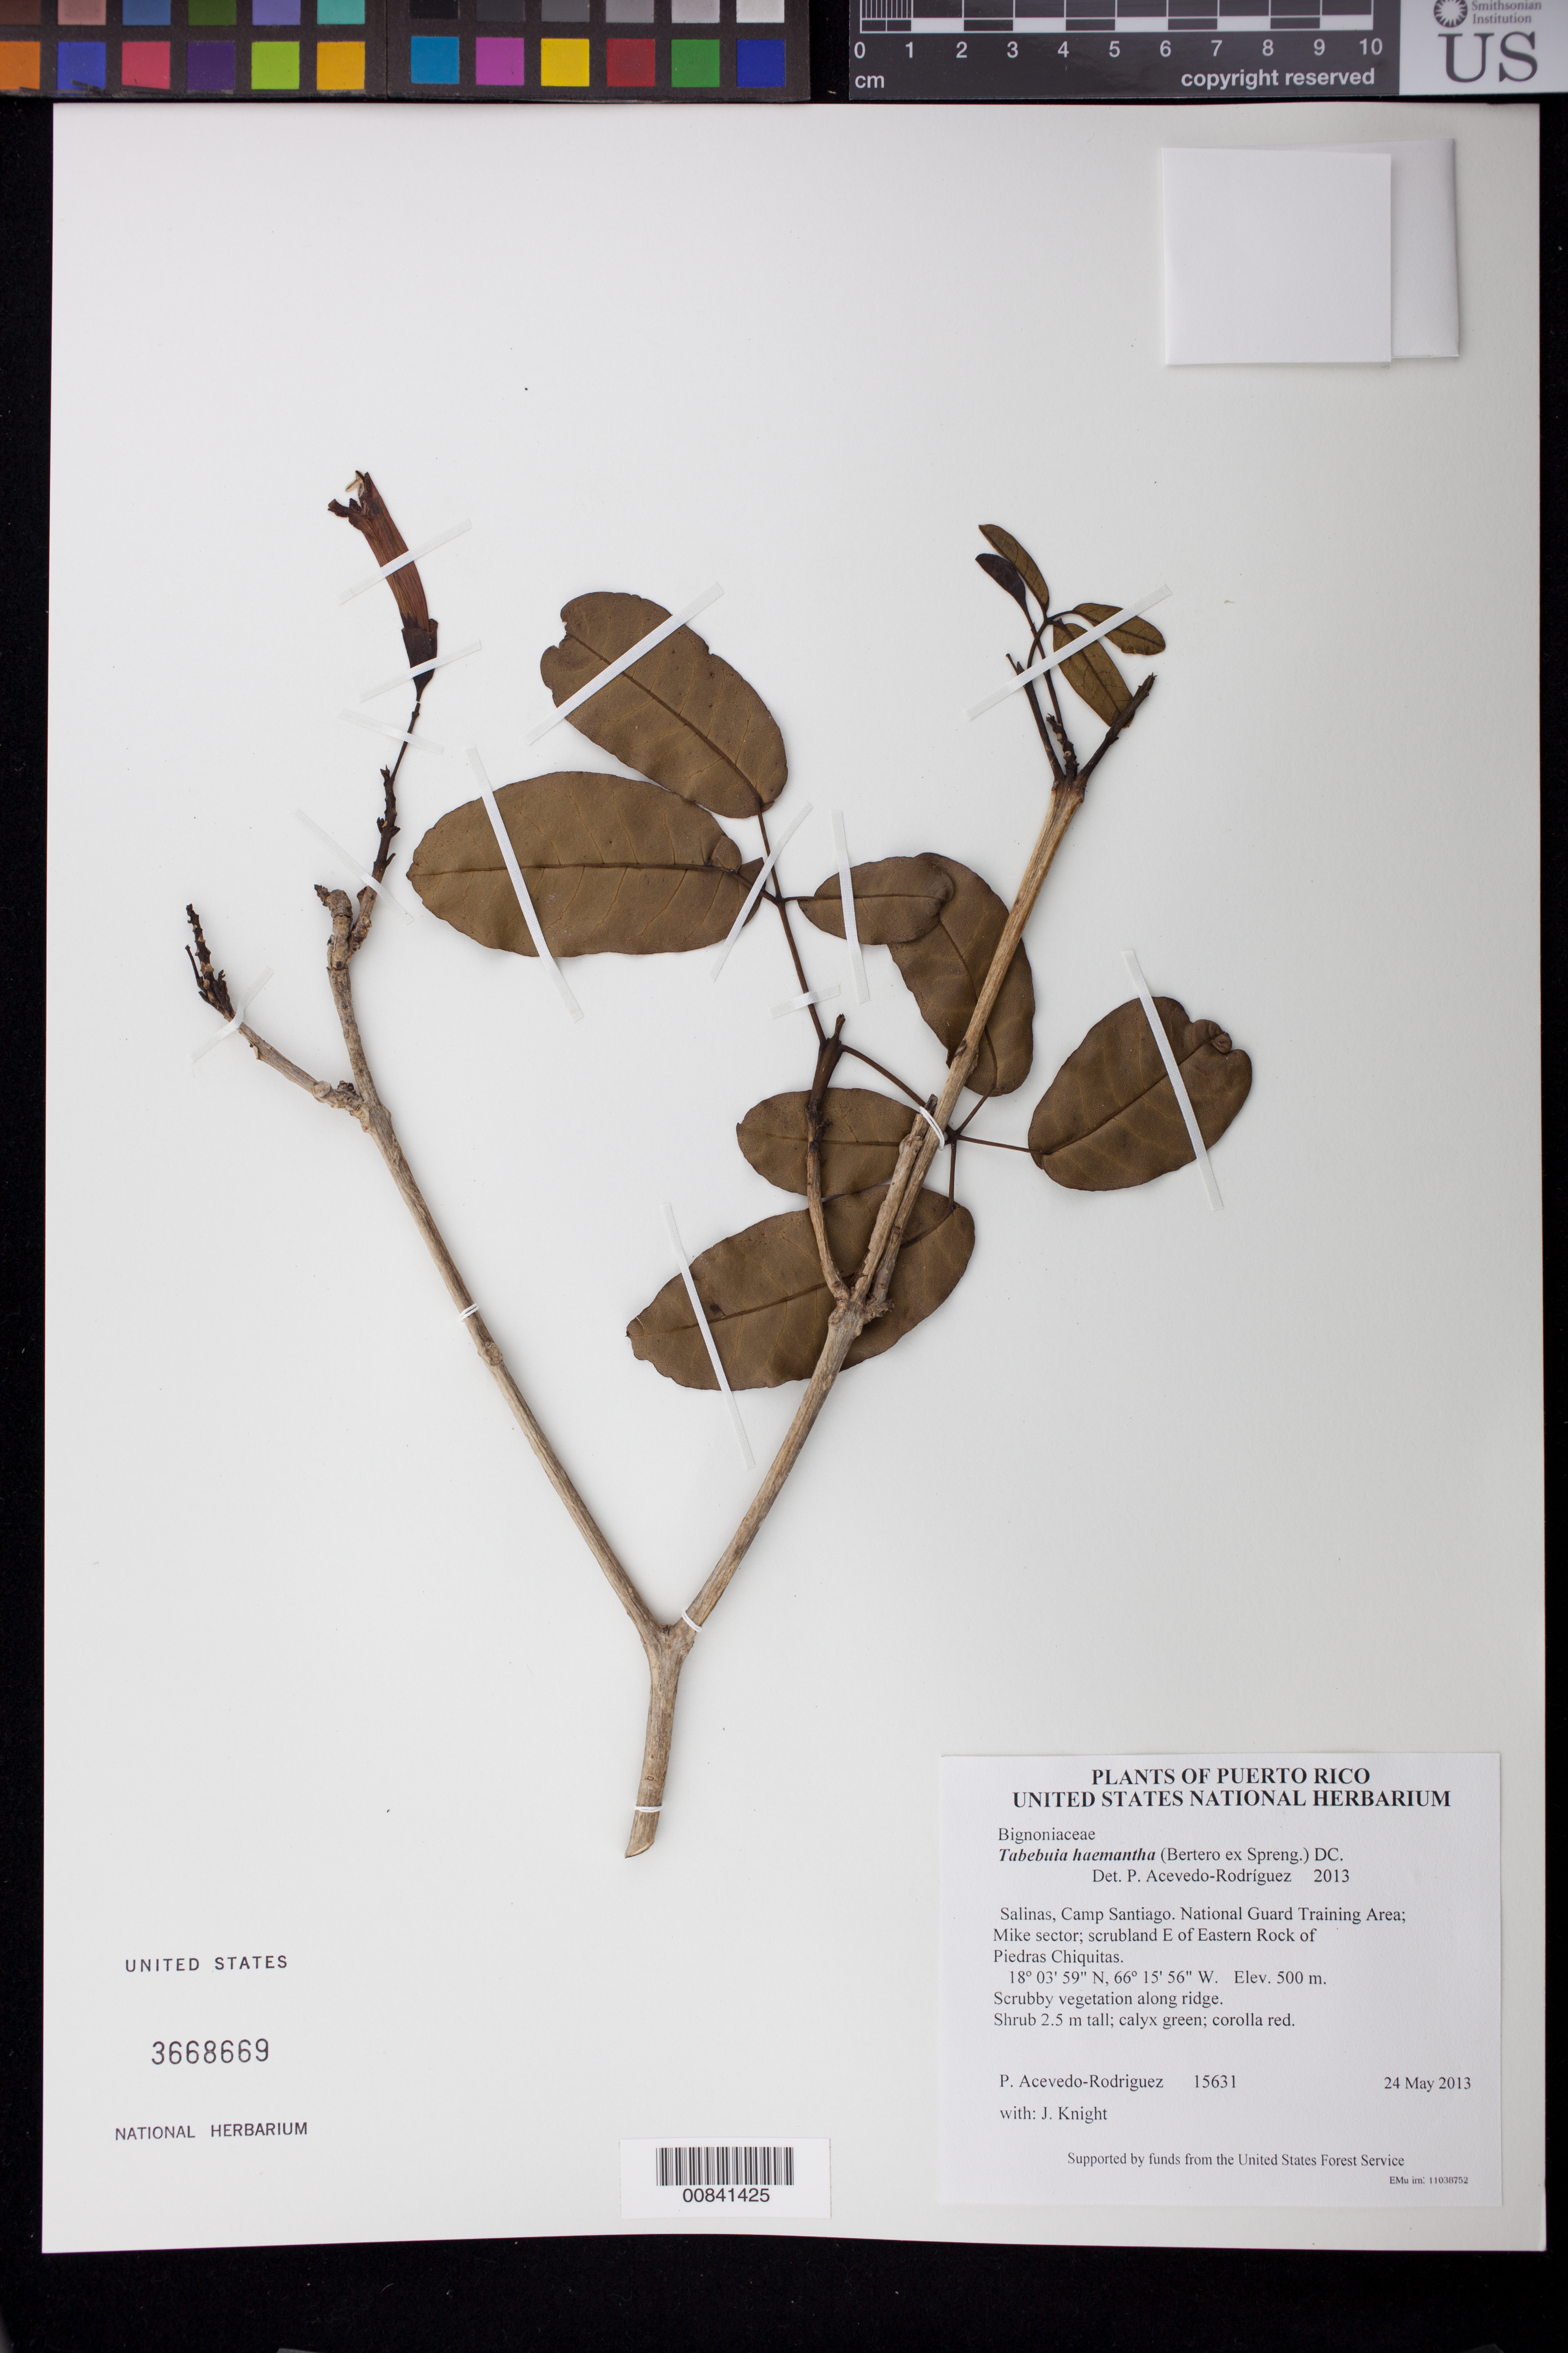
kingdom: Plantae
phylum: Tracheophyta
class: Magnoliopsida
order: Lamiales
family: Bignoniaceae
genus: Tabebuia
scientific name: Tabebuia haemantha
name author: (Bertero ex Spreng.) DC.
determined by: Acevedo-Rodríguez, P., (BOT), Smithsonian Institution - National Museum of Natural History (UNITED STATES)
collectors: P. Acevedo-Rodr. & J. Knight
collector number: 15631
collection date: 2013-05-24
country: Puerto Rico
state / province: Salinas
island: Puerto Rico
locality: Camp Santiago. National Guard Training Area; Mike sector; scrubland E of Eastern Rock of Piedras Chiquitas.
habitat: Scrubby vegetation along ridge.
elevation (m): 500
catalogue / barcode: US 3668669